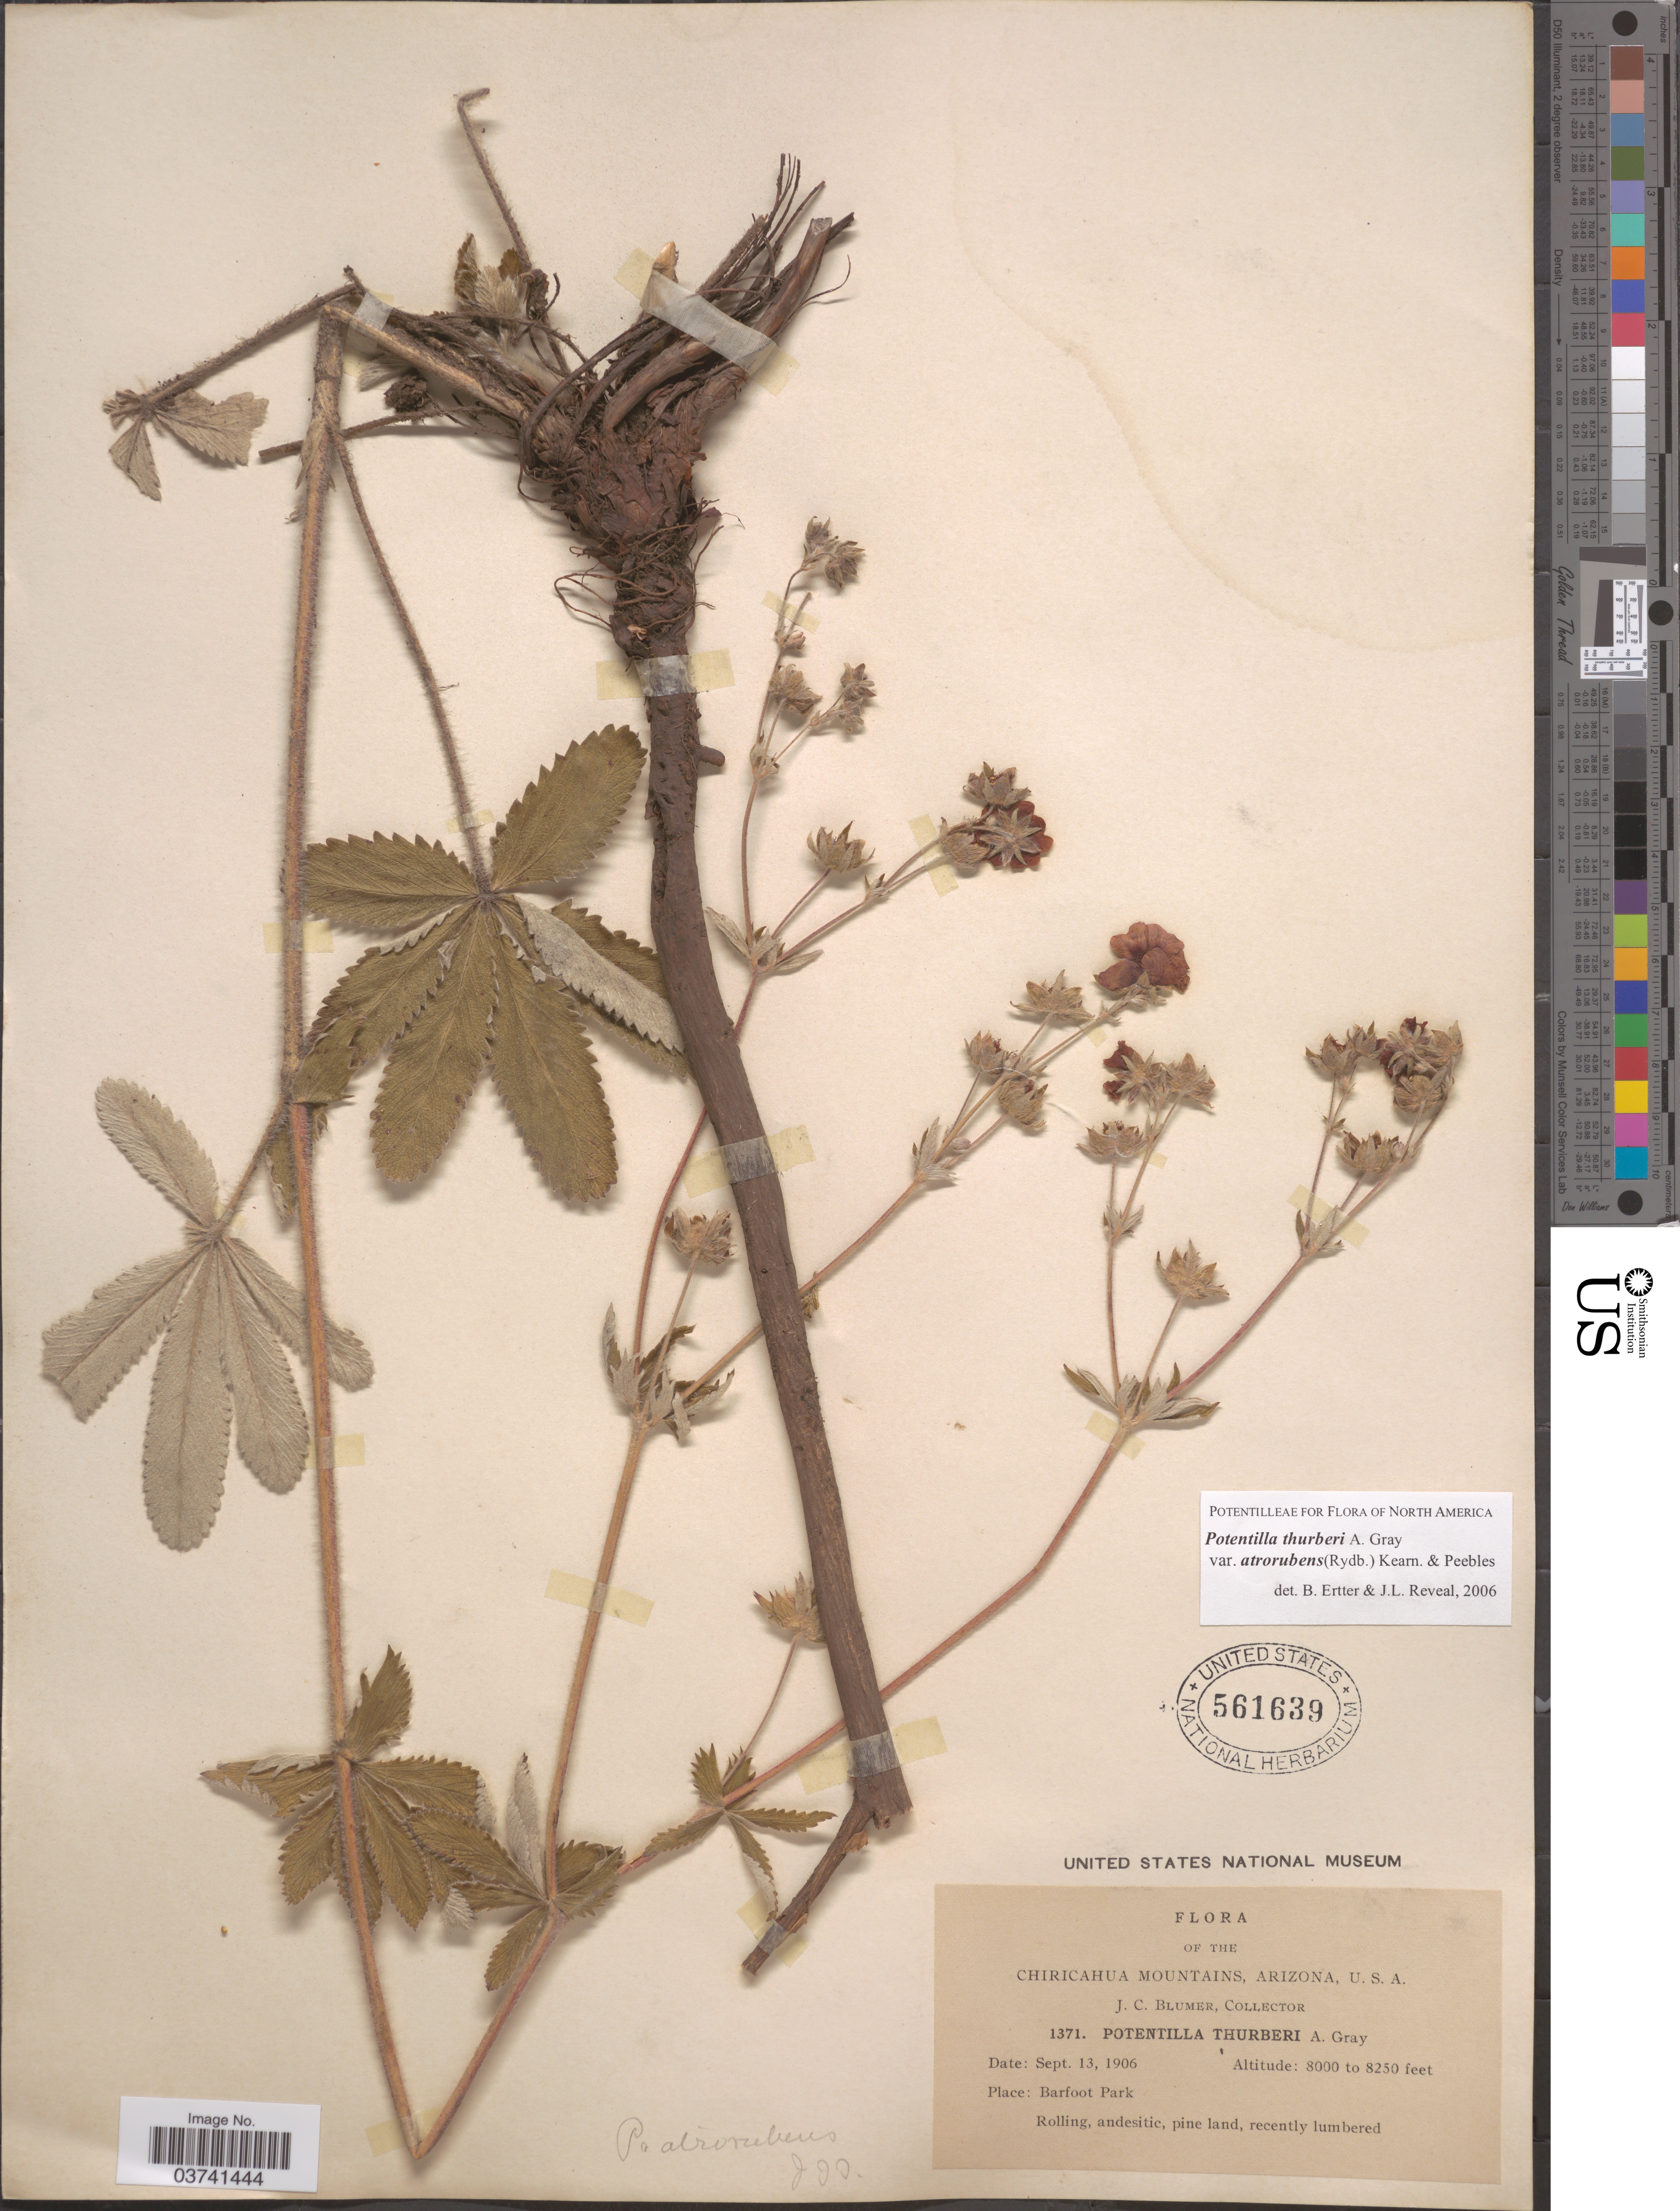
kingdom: Plantae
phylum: Tracheophyta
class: Magnoliopsida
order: Rosales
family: Rosaceae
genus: Potentilla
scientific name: Potentilla thurberi var. atrorubens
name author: A. Gray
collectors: J. C. Blumer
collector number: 1371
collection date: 1906-09-13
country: United States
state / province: Arizona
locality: Chiricahua Mountains. Barfoot Park.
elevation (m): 2438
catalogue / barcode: US 561639